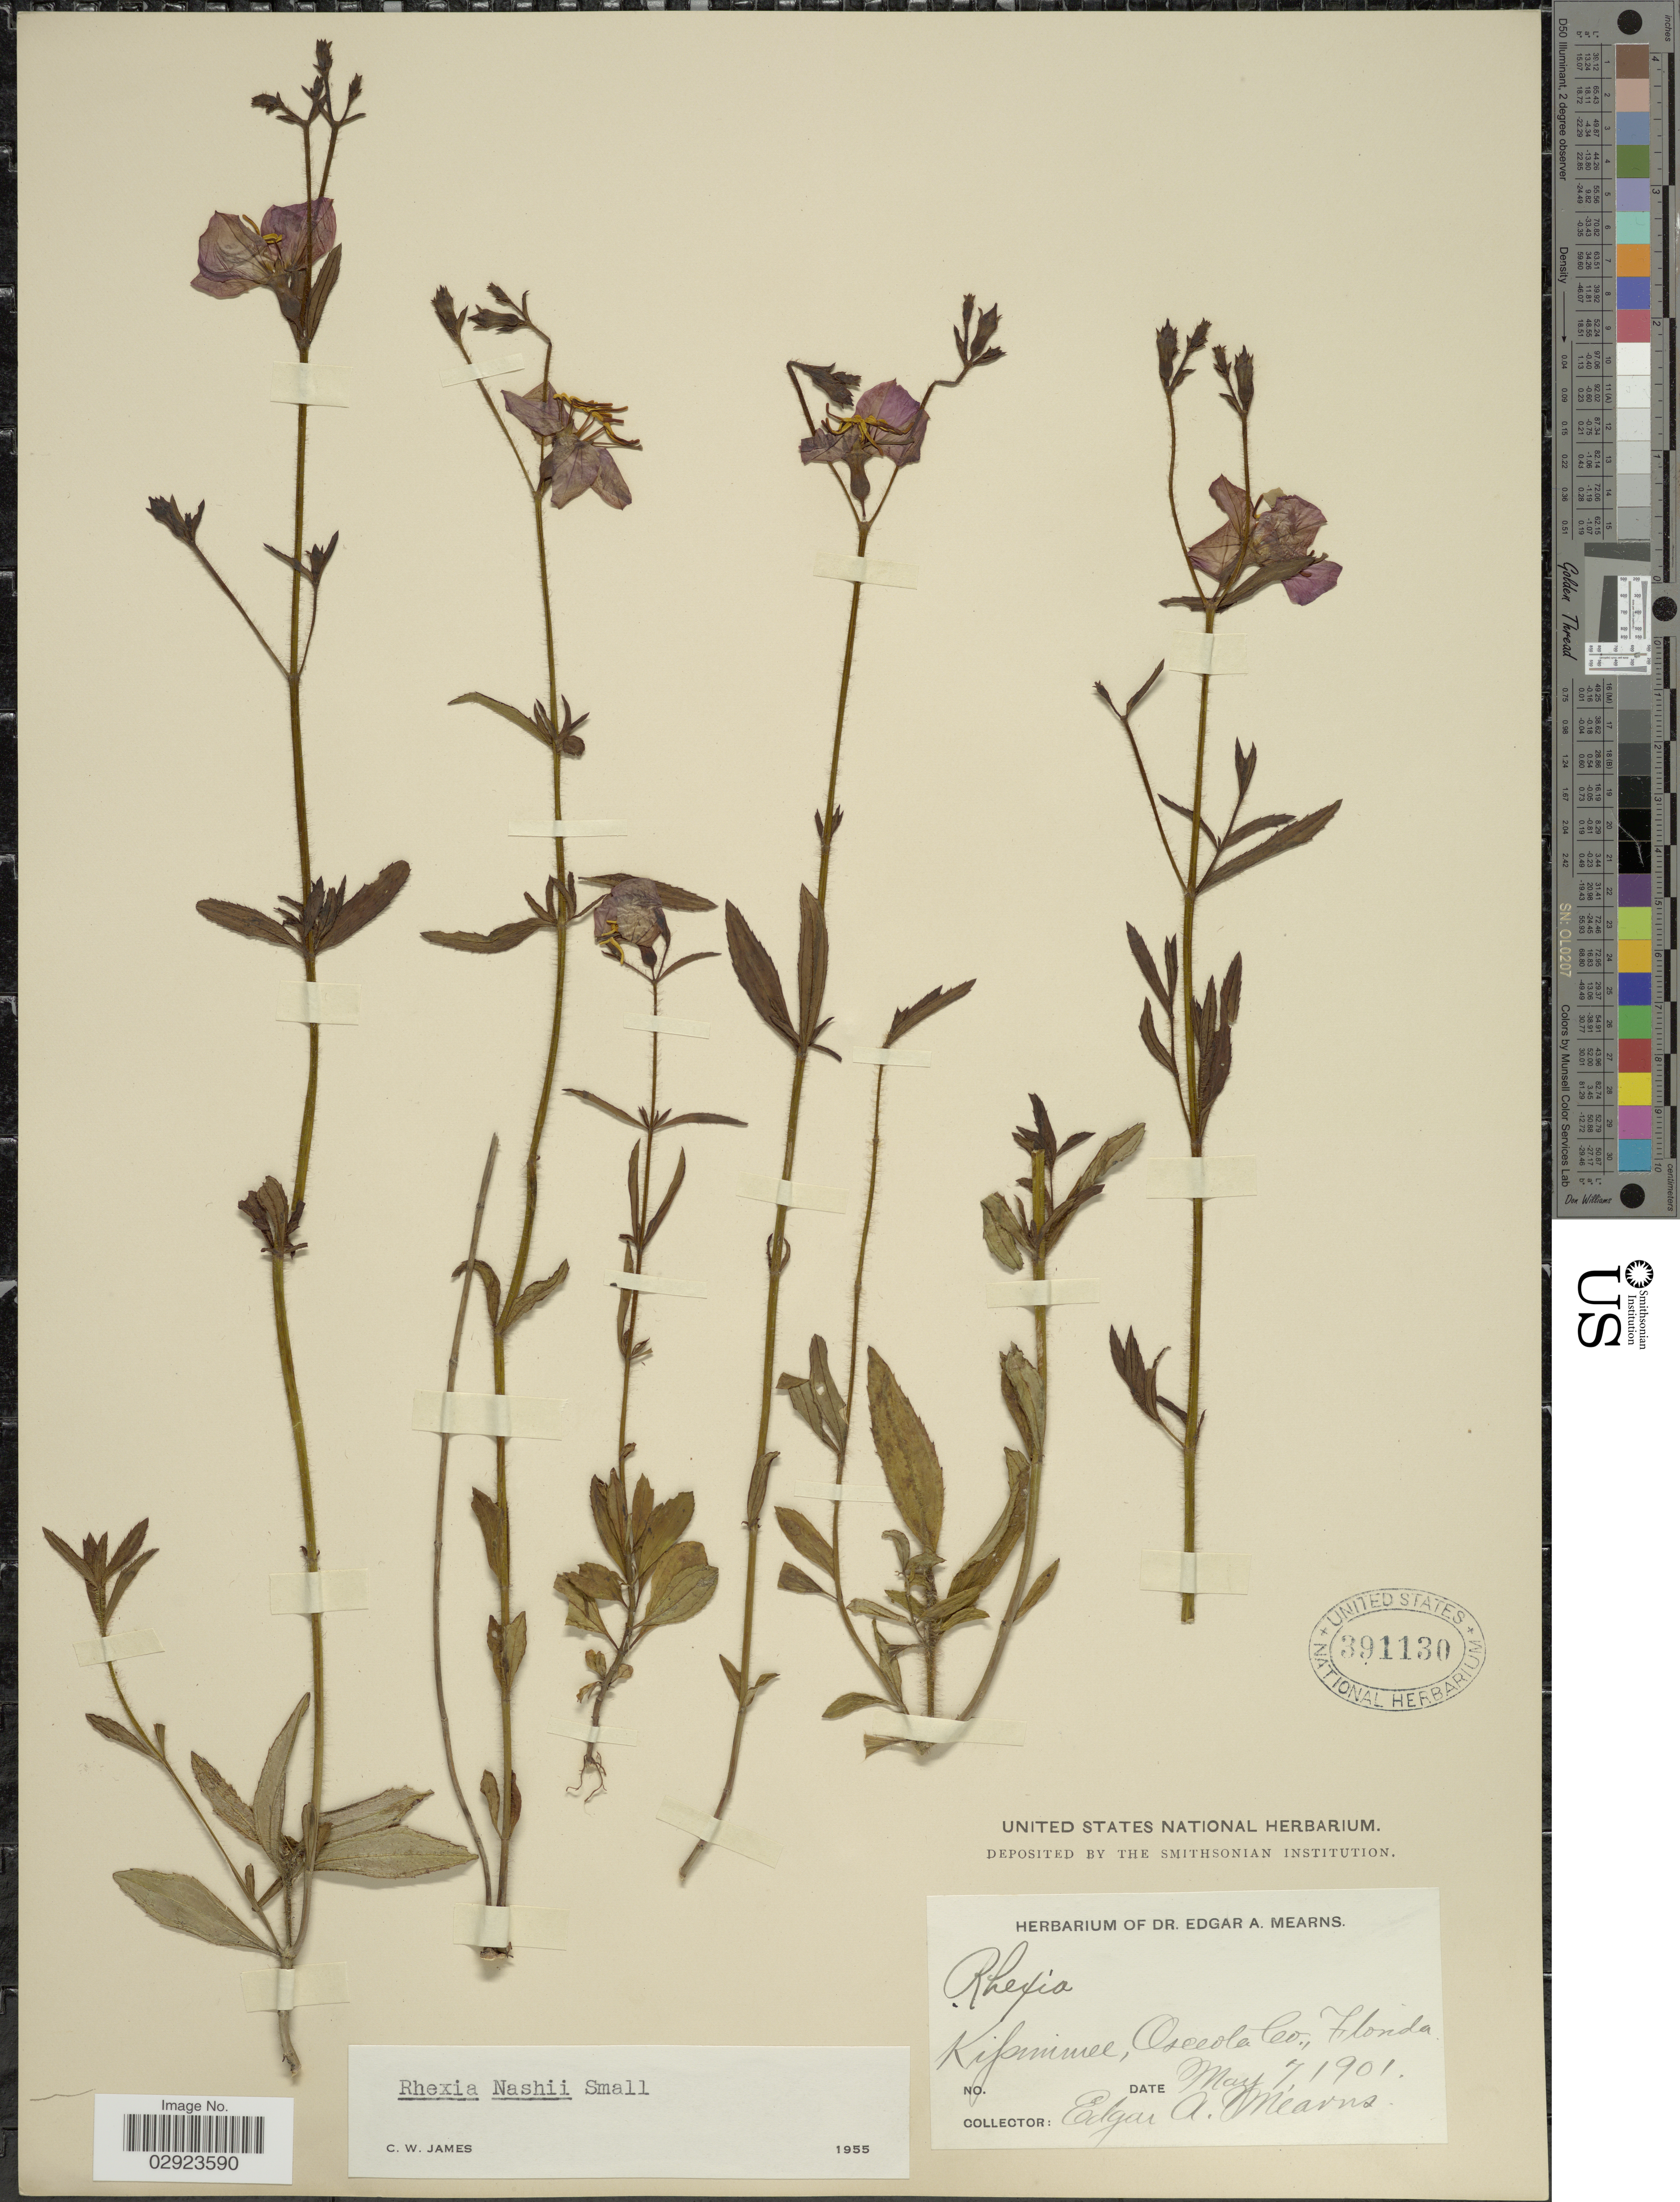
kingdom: Plantae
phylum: Tracheophyta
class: Magnoliopsida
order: Myrtales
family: Melastomataceae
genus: Rhexia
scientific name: Rhexia nashii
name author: Small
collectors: E. A. Mearns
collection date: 1901-05-07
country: United States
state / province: Florida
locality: Kissimmee, Osceola Co.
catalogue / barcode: US 391130